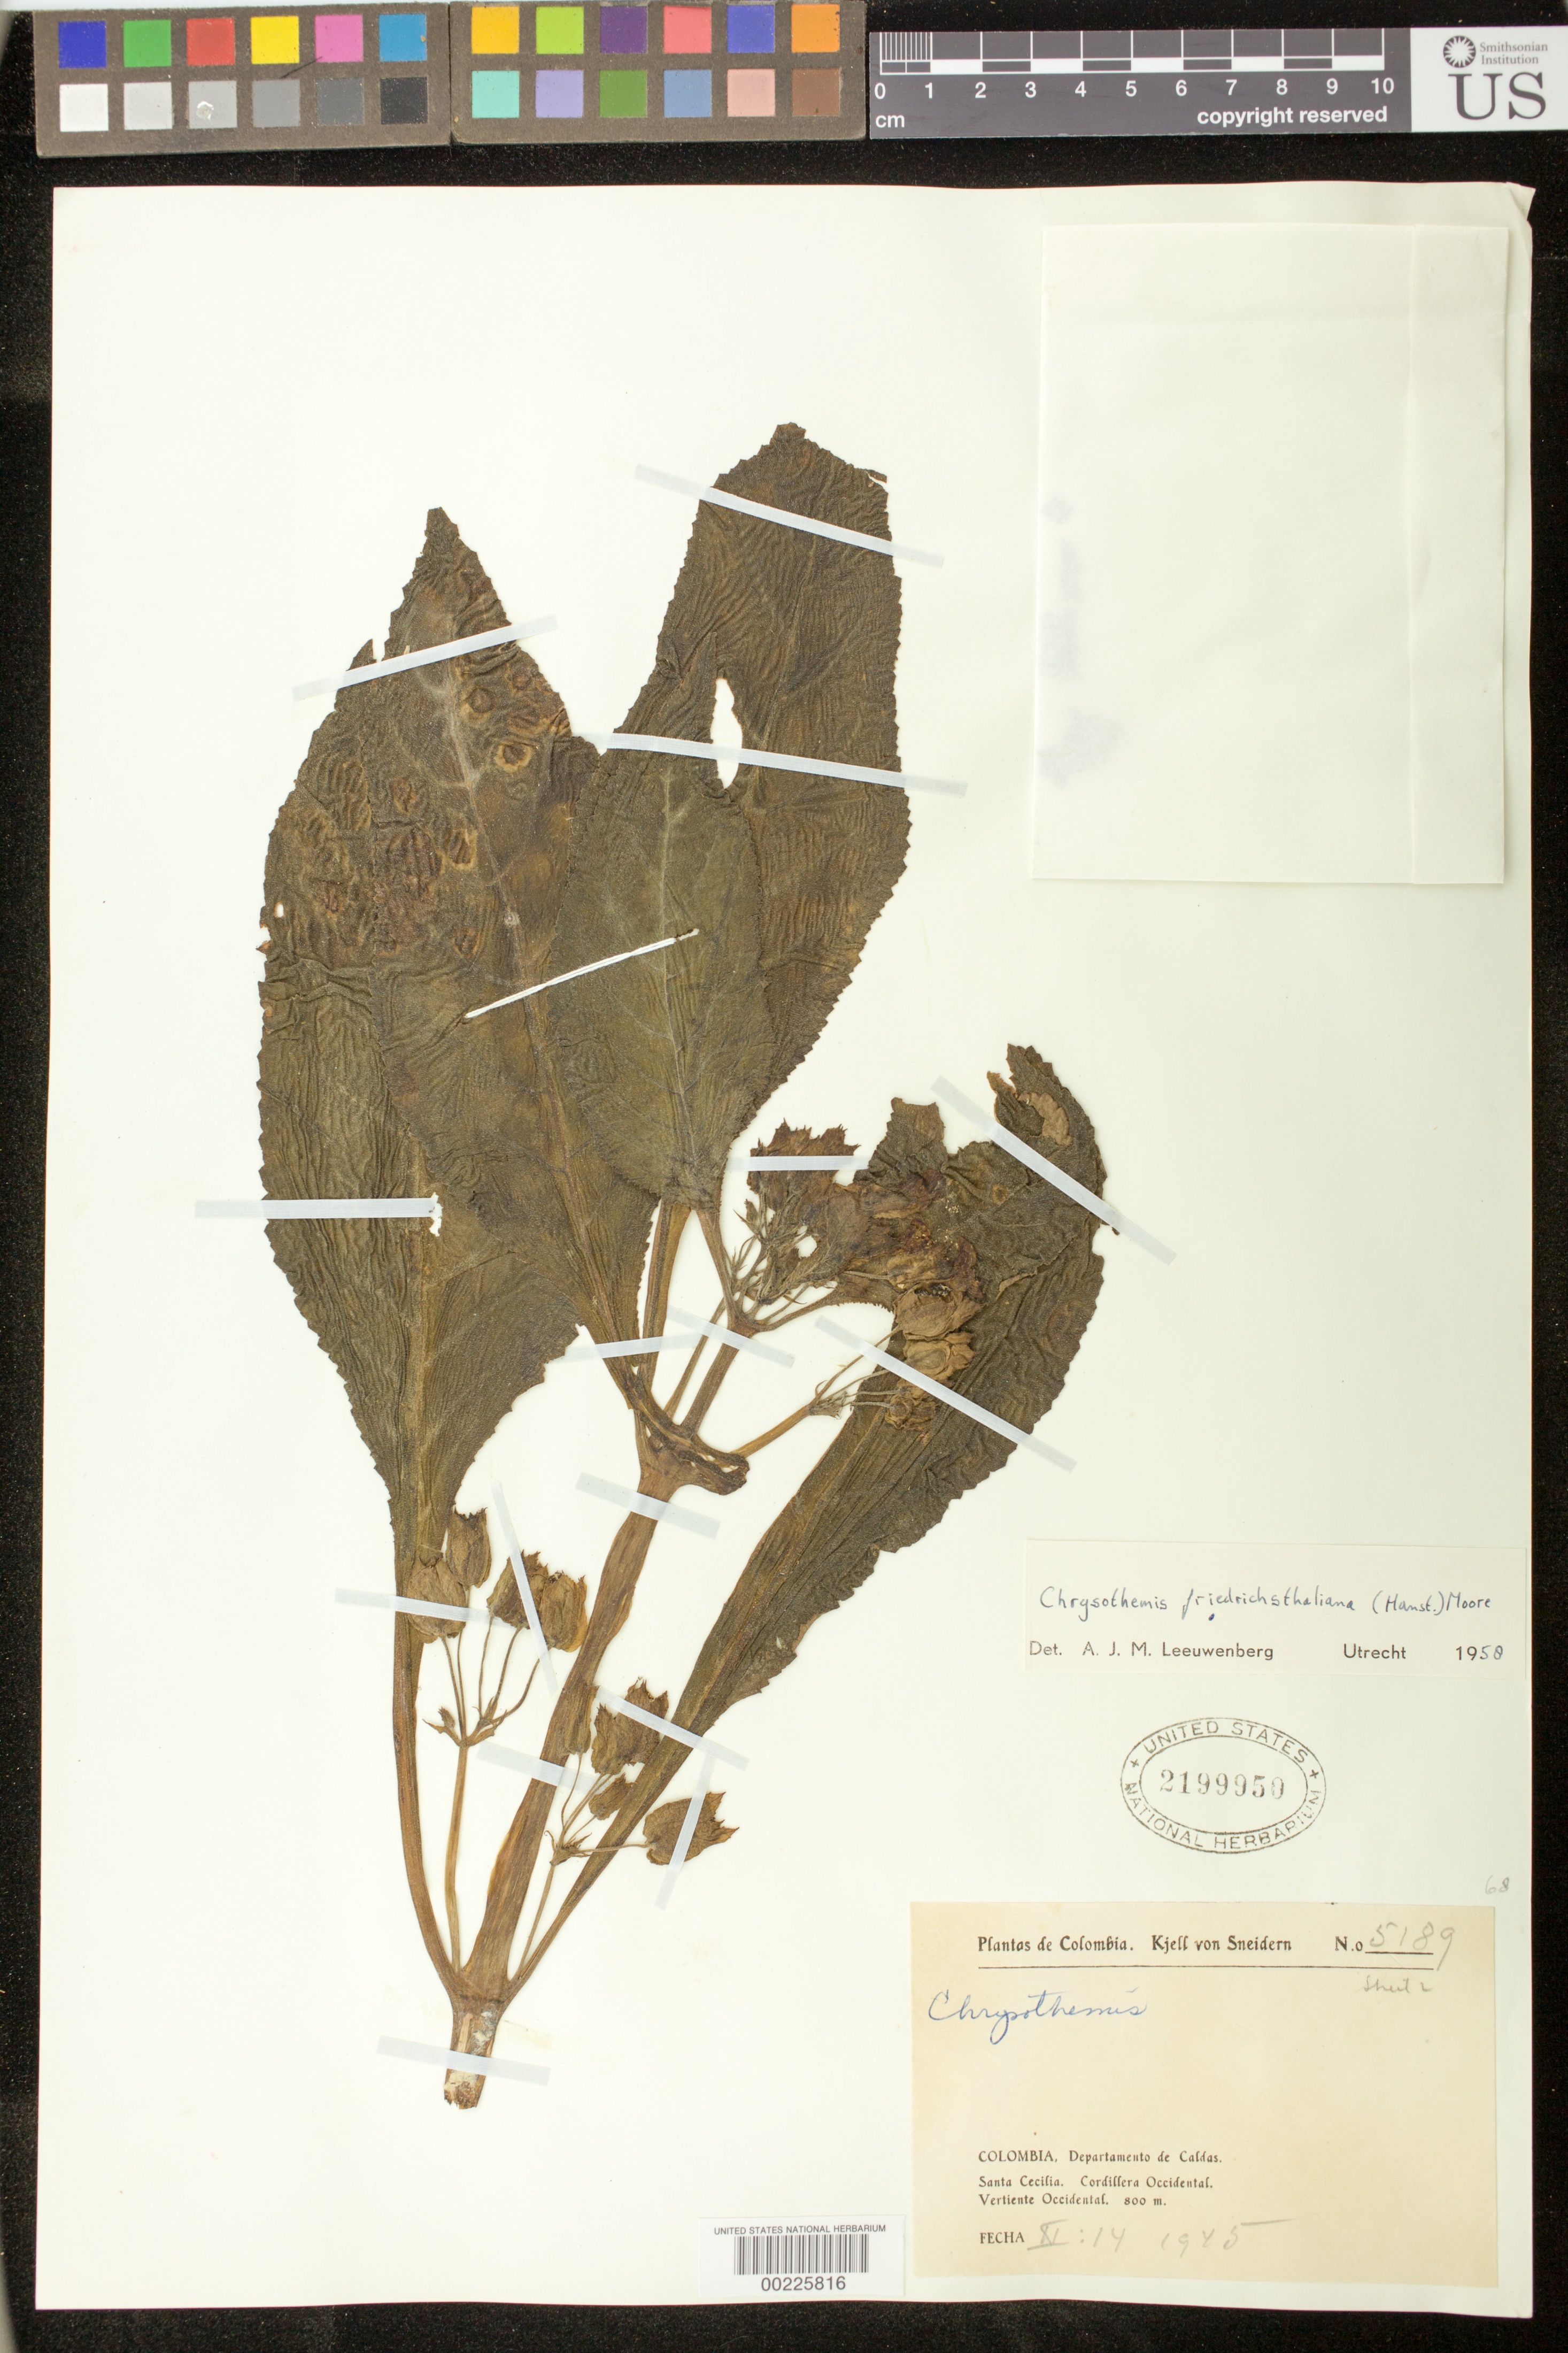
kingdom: Plantae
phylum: Tracheophyta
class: Magnoliopsida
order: Lamiales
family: Gesneriaceae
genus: Chrysothemis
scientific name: Chrysothemis friedrichsthaliana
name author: (Hanst.) H.E. Moore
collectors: K. von Sneidern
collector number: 5189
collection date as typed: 14 Nov 1945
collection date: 1945-11-14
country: Colombia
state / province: Caldas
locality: Santa Cecilia, Cordillera Occidental, western slope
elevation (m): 800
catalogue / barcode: US 2199950